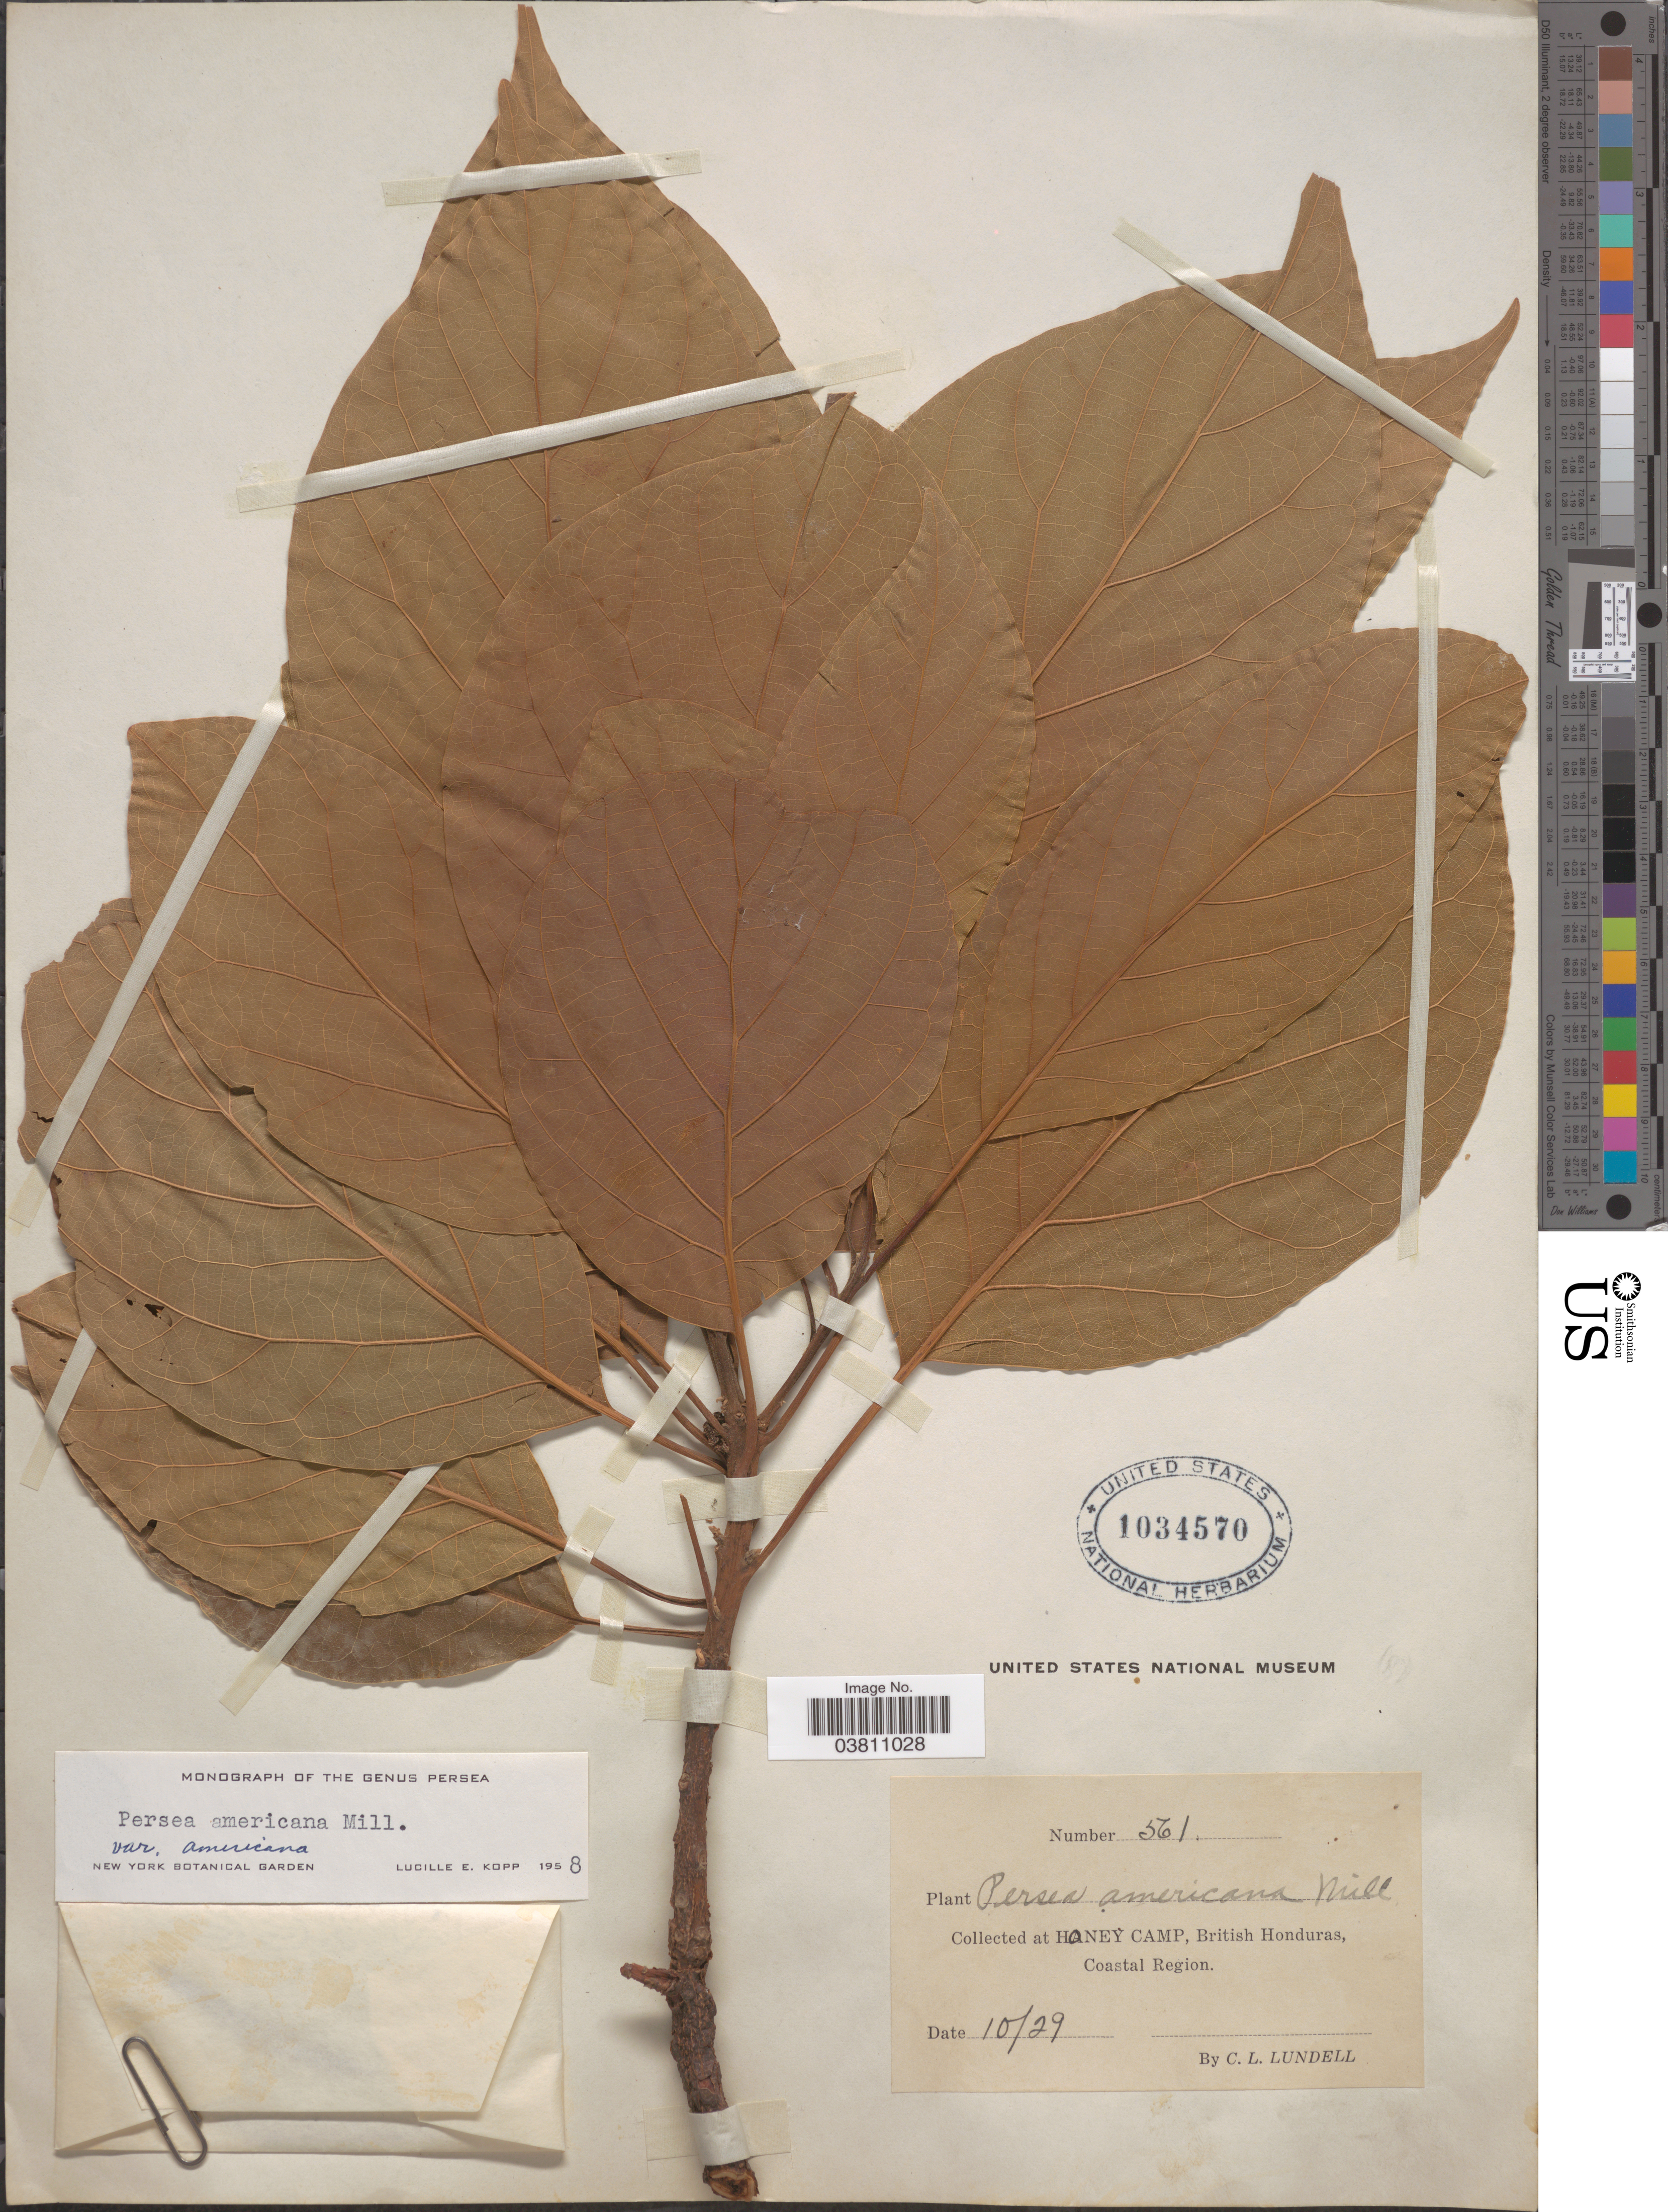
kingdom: Plantae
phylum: Tracheophyta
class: Magnoliopsida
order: Laurales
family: Lauraceae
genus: Persea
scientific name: Persea americana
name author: Mill.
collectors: C. L. Lundell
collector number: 561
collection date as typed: Transcribed d/m/y: /10/29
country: Belize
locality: Honey Camp, British Honduras, Coastal Region.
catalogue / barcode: US 1034570